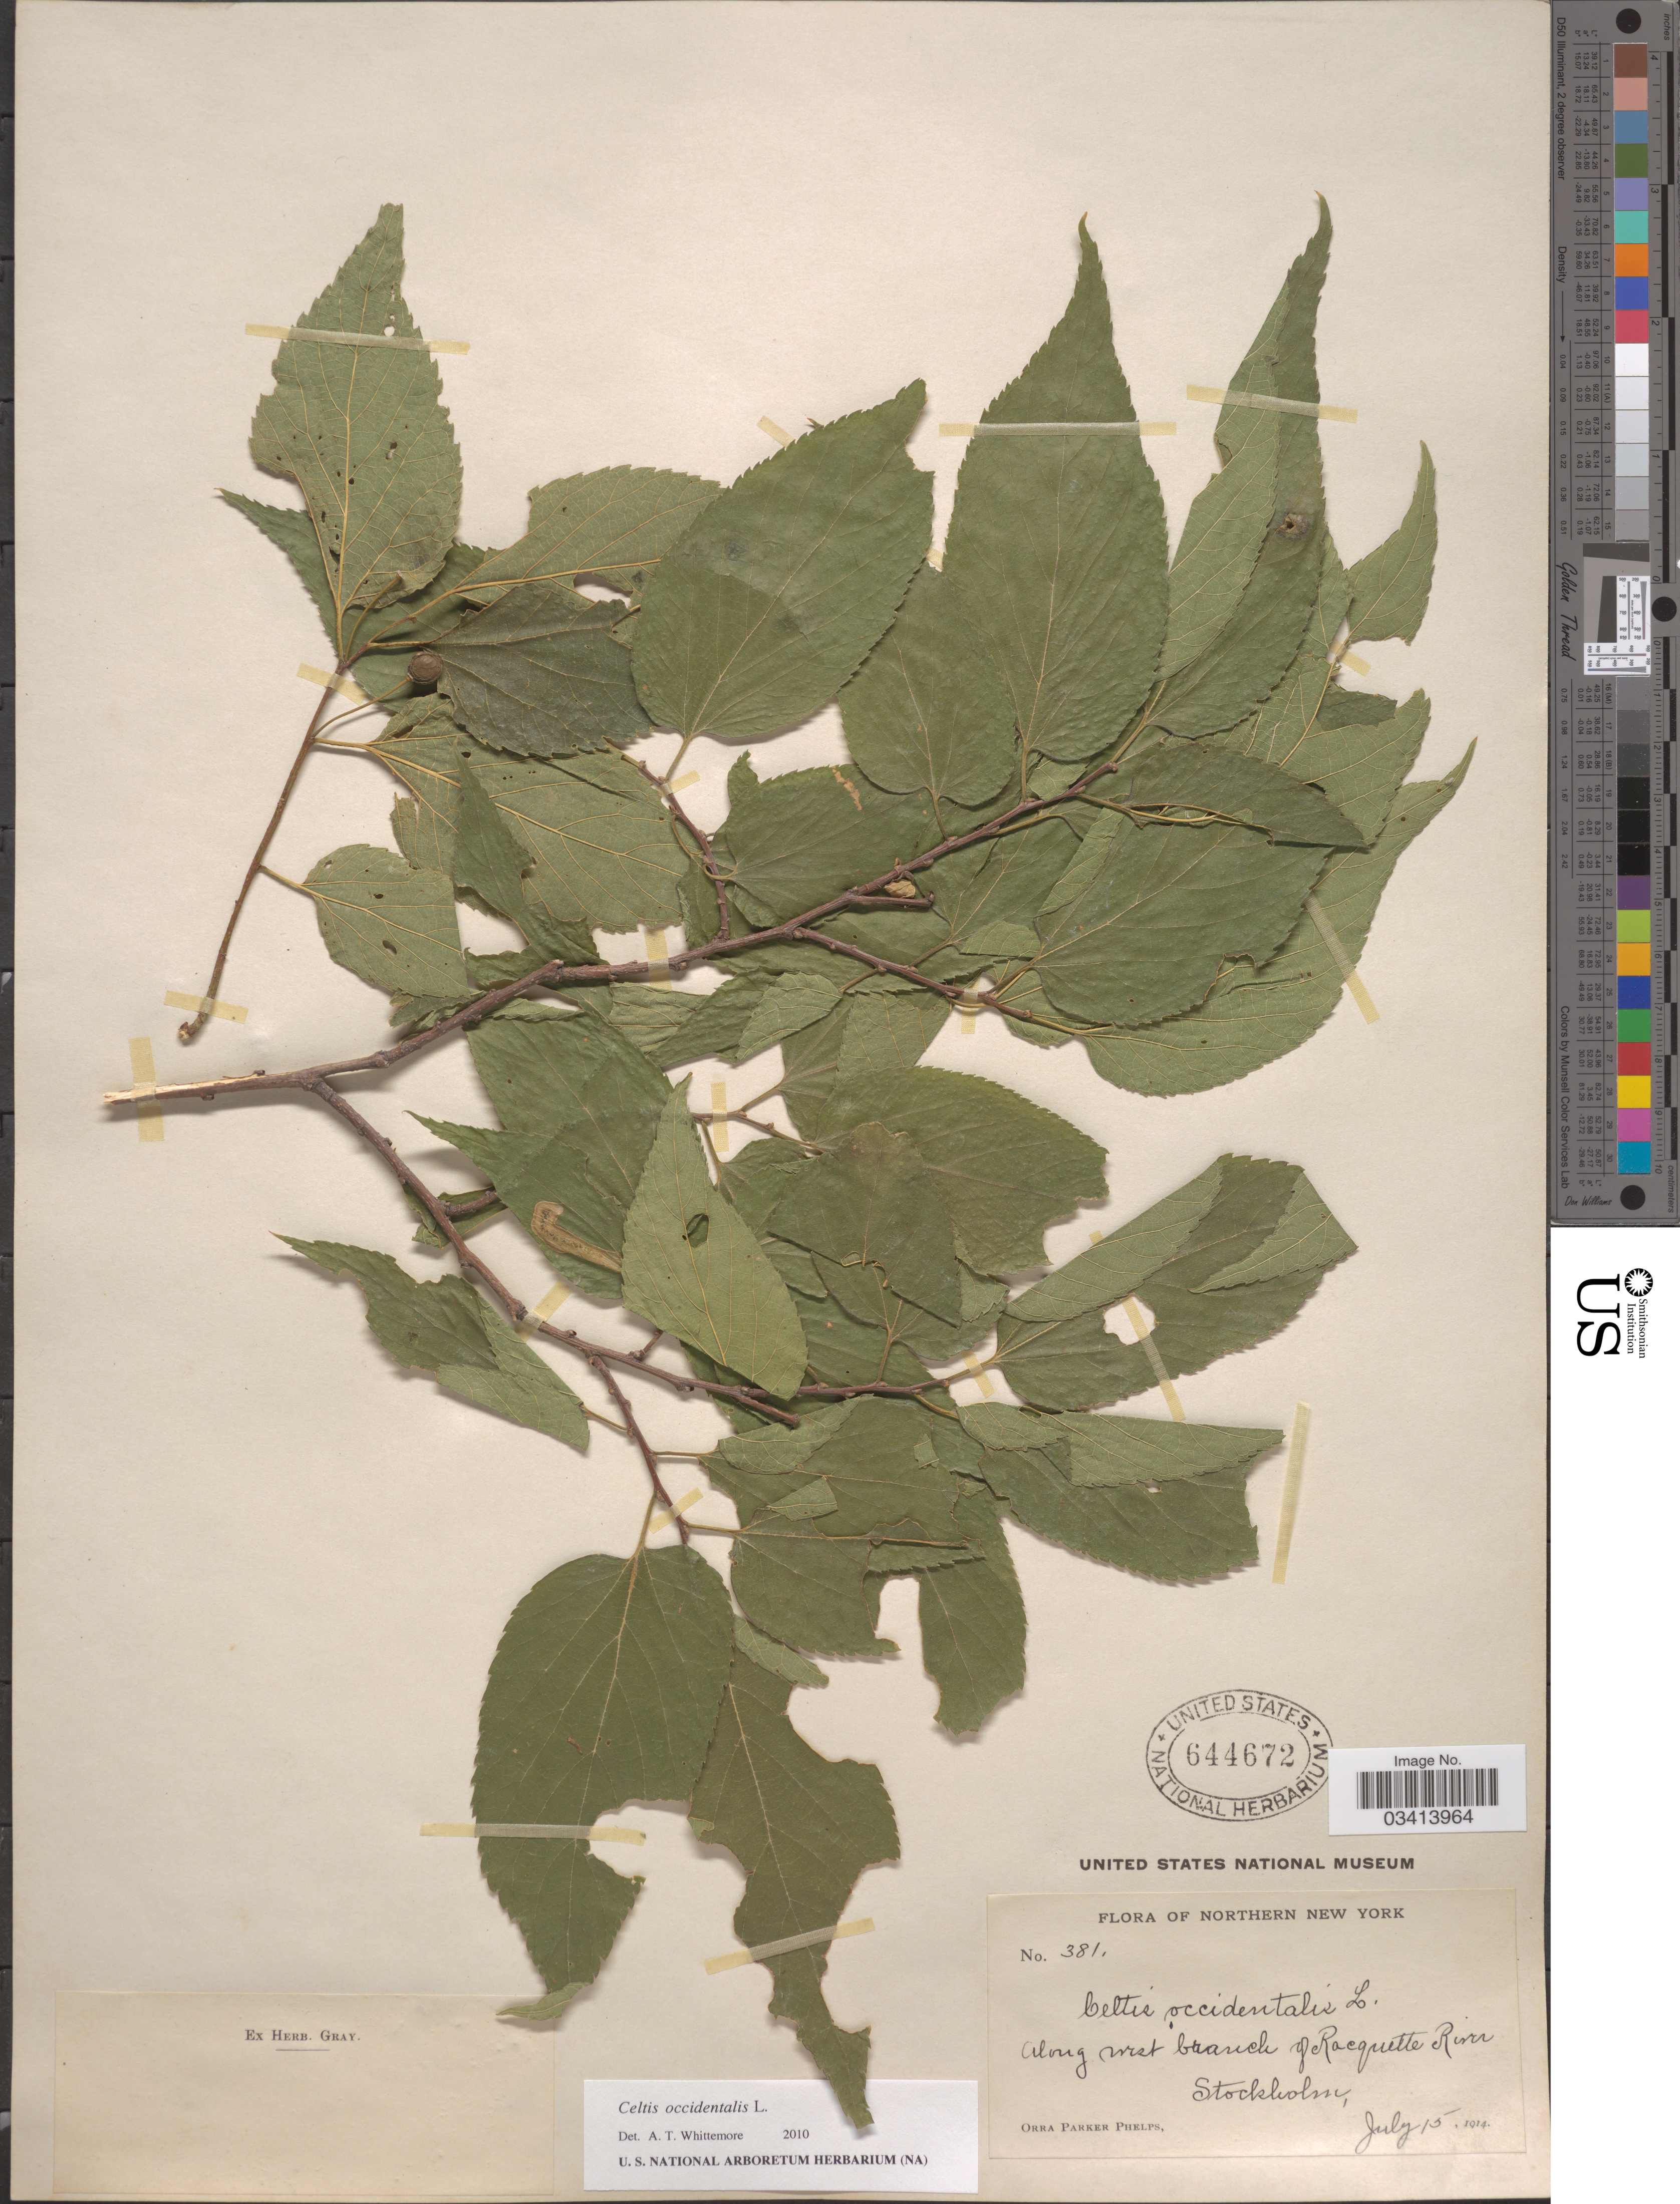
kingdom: Plantae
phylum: Tracheophyta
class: Magnoliopsida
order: Rosales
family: Cannabaceae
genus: Celtis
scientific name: Celtis occidentalis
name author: L.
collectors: O. P. Phelps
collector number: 381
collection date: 1914-07-15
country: United States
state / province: New York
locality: Northern New York. Along west branch of Racquette River. Stockholm.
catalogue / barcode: US 644672